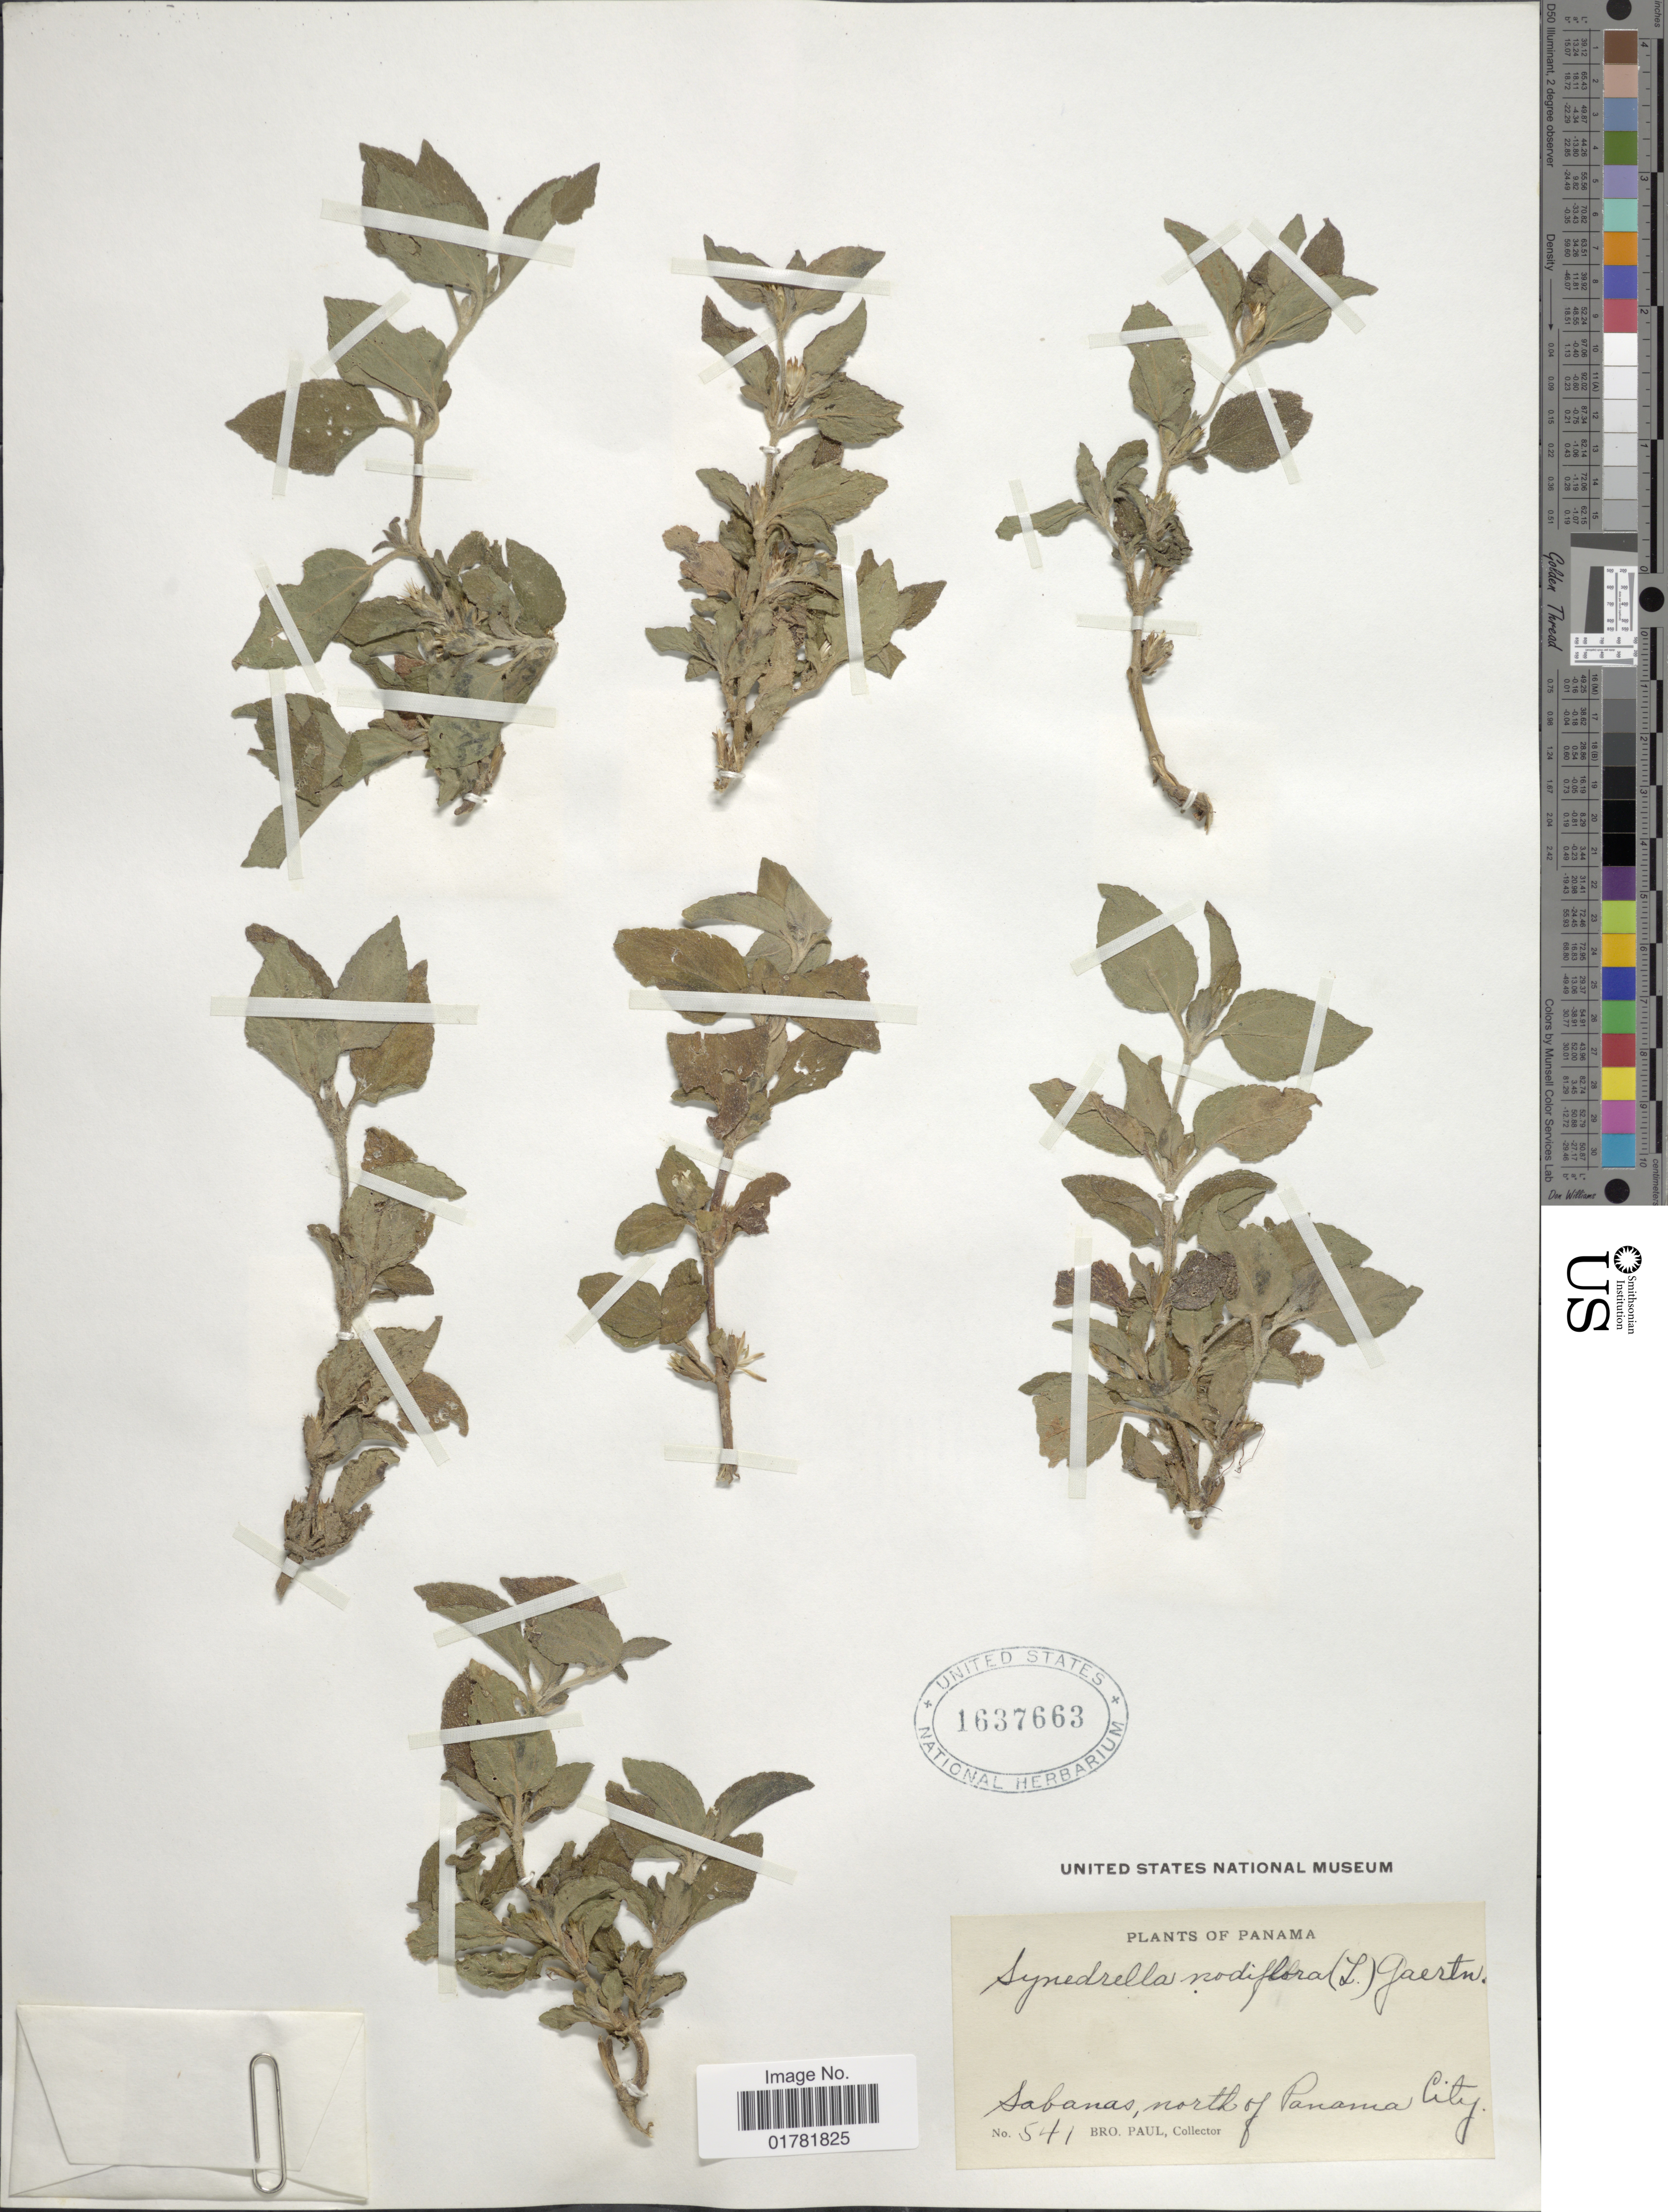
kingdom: Plantae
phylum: Tracheophyta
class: Magnoliopsida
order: Asterales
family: Asteraceae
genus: Synedrella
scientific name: Synedrella nodiflora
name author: (L.) Gaertn.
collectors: B. Paul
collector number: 541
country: Panama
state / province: Panamá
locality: Sabanas, north of Panama City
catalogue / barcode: US 1637663